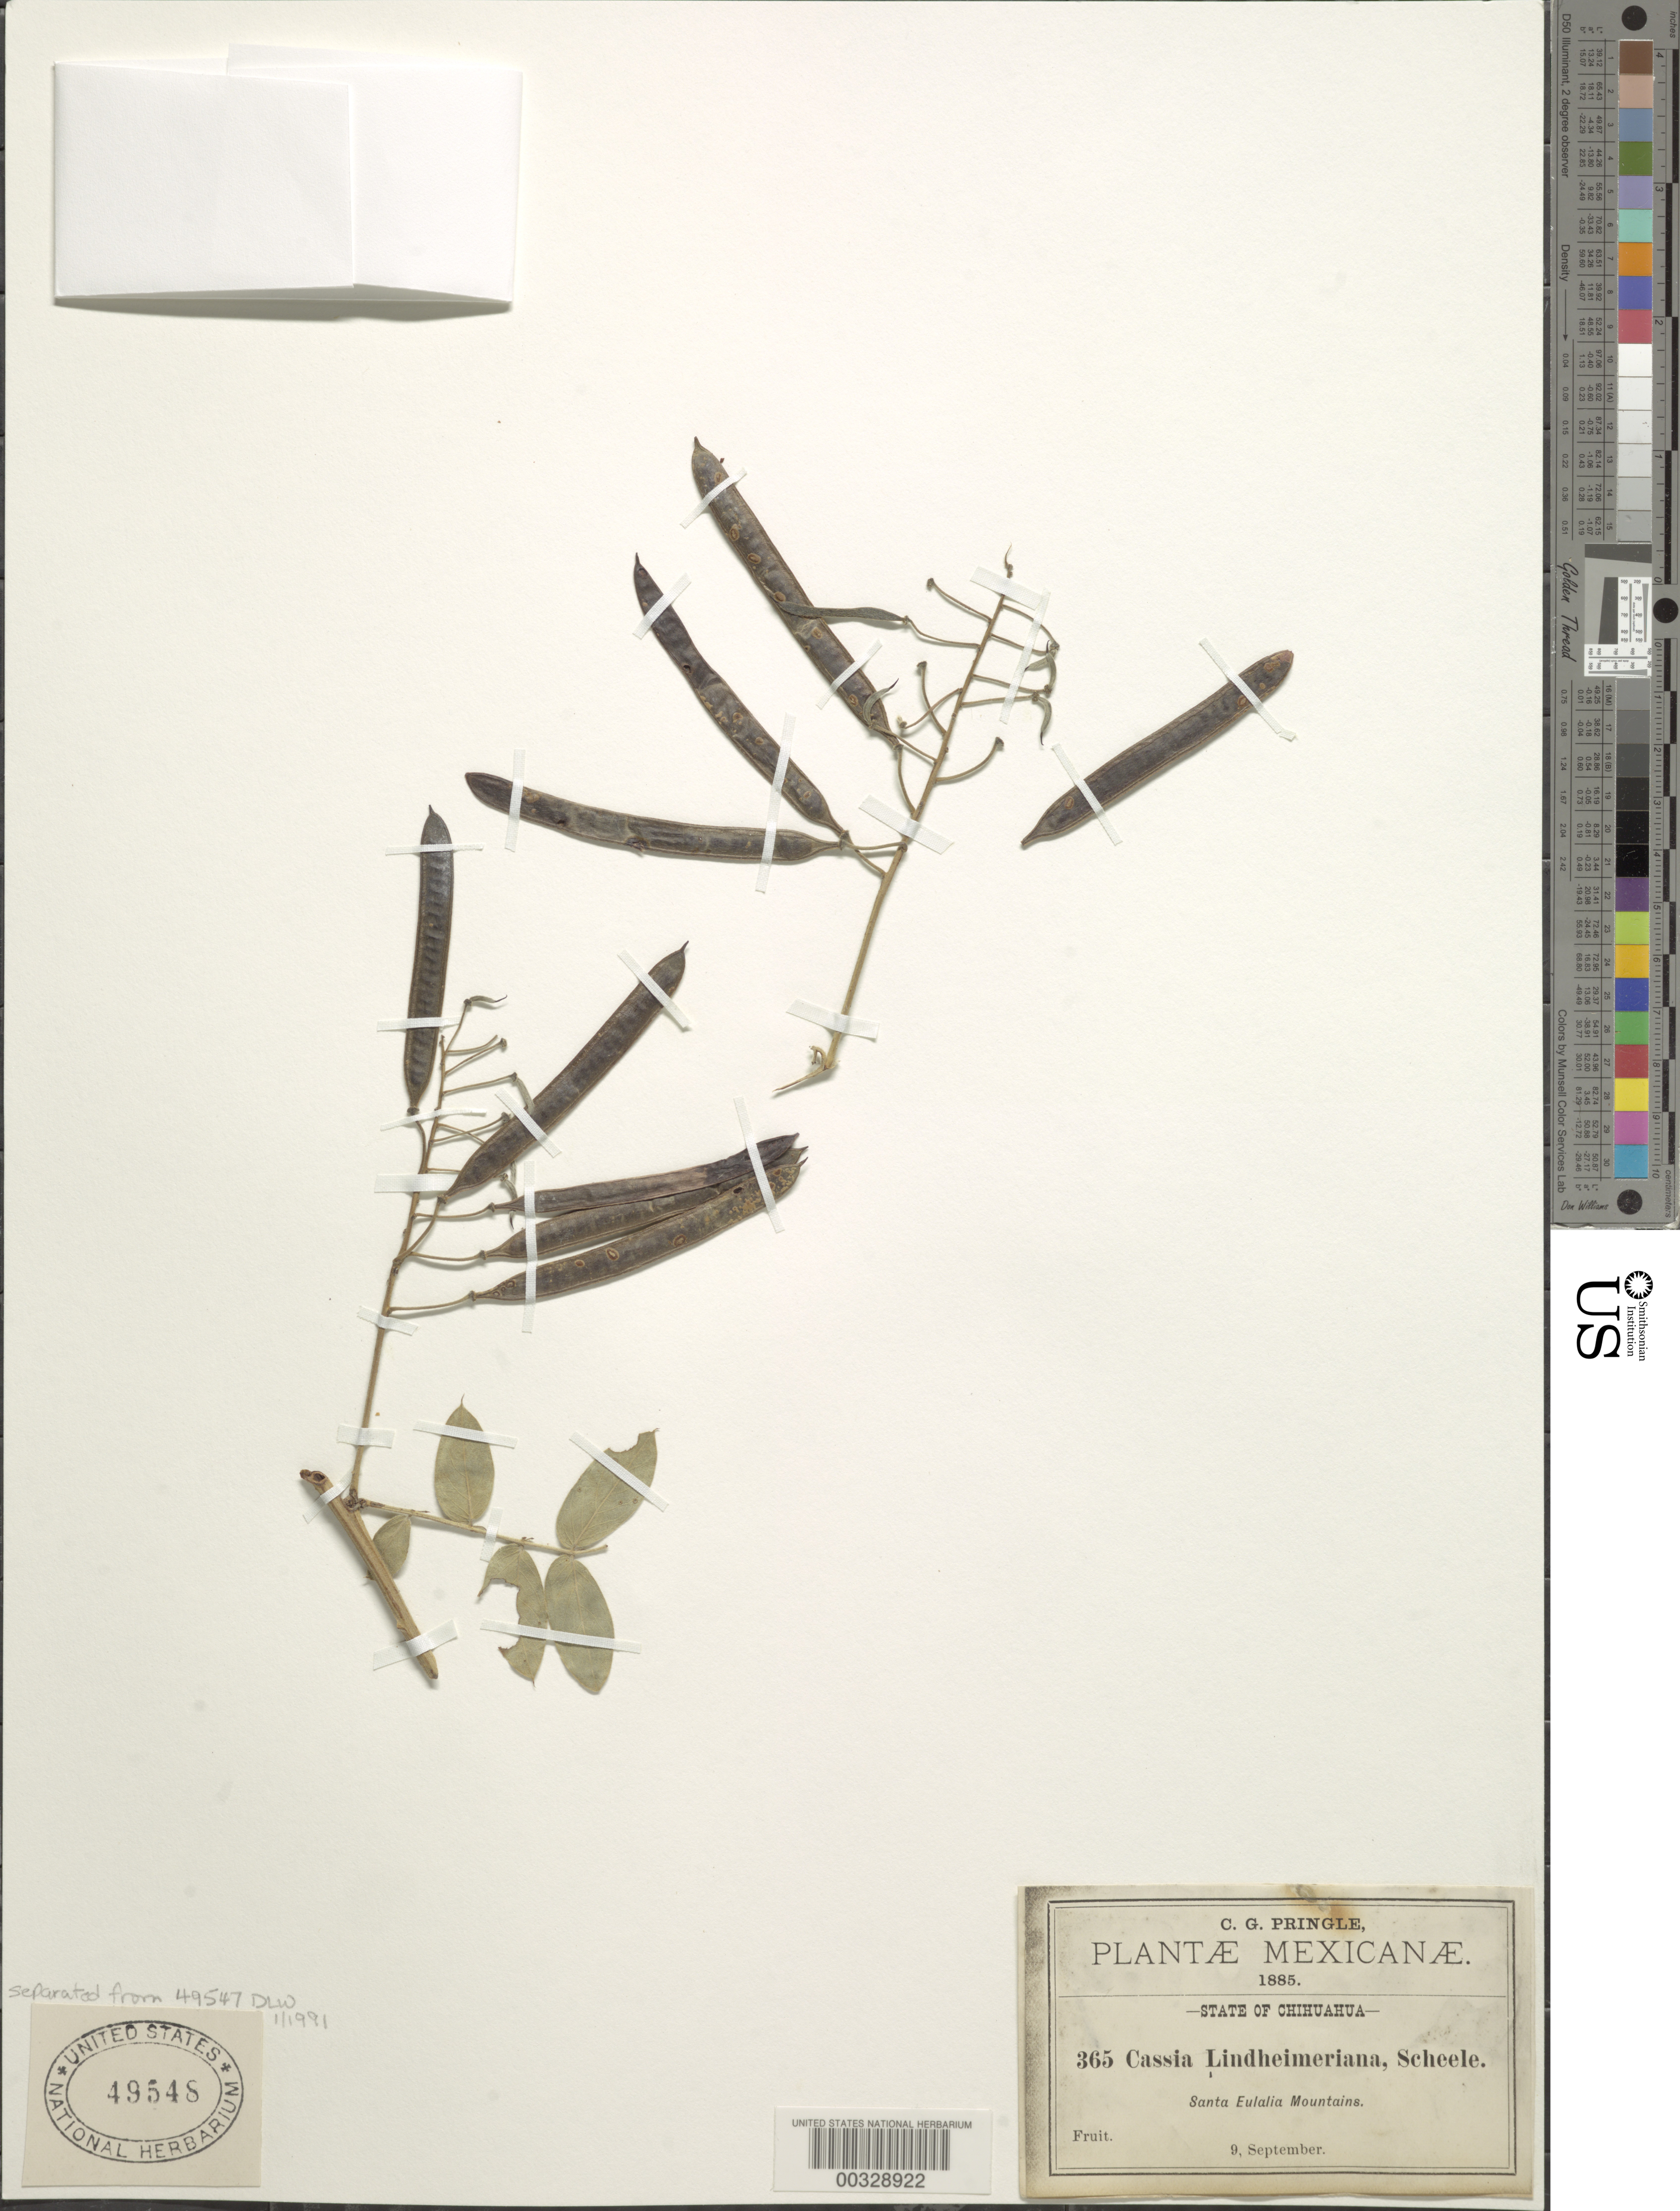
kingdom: Plantae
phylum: Tracheophyta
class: Magnoliopsida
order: Fabales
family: Fabaceae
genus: Senna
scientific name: Senna lindheimeriana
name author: (Scheele) H.S. Irwin & Barneby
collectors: C. G. Pringle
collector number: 365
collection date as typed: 09 Sep 1885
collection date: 1885-09-09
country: Mexico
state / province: Chihuahua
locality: Santa Eulalia Mountains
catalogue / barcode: US 49548